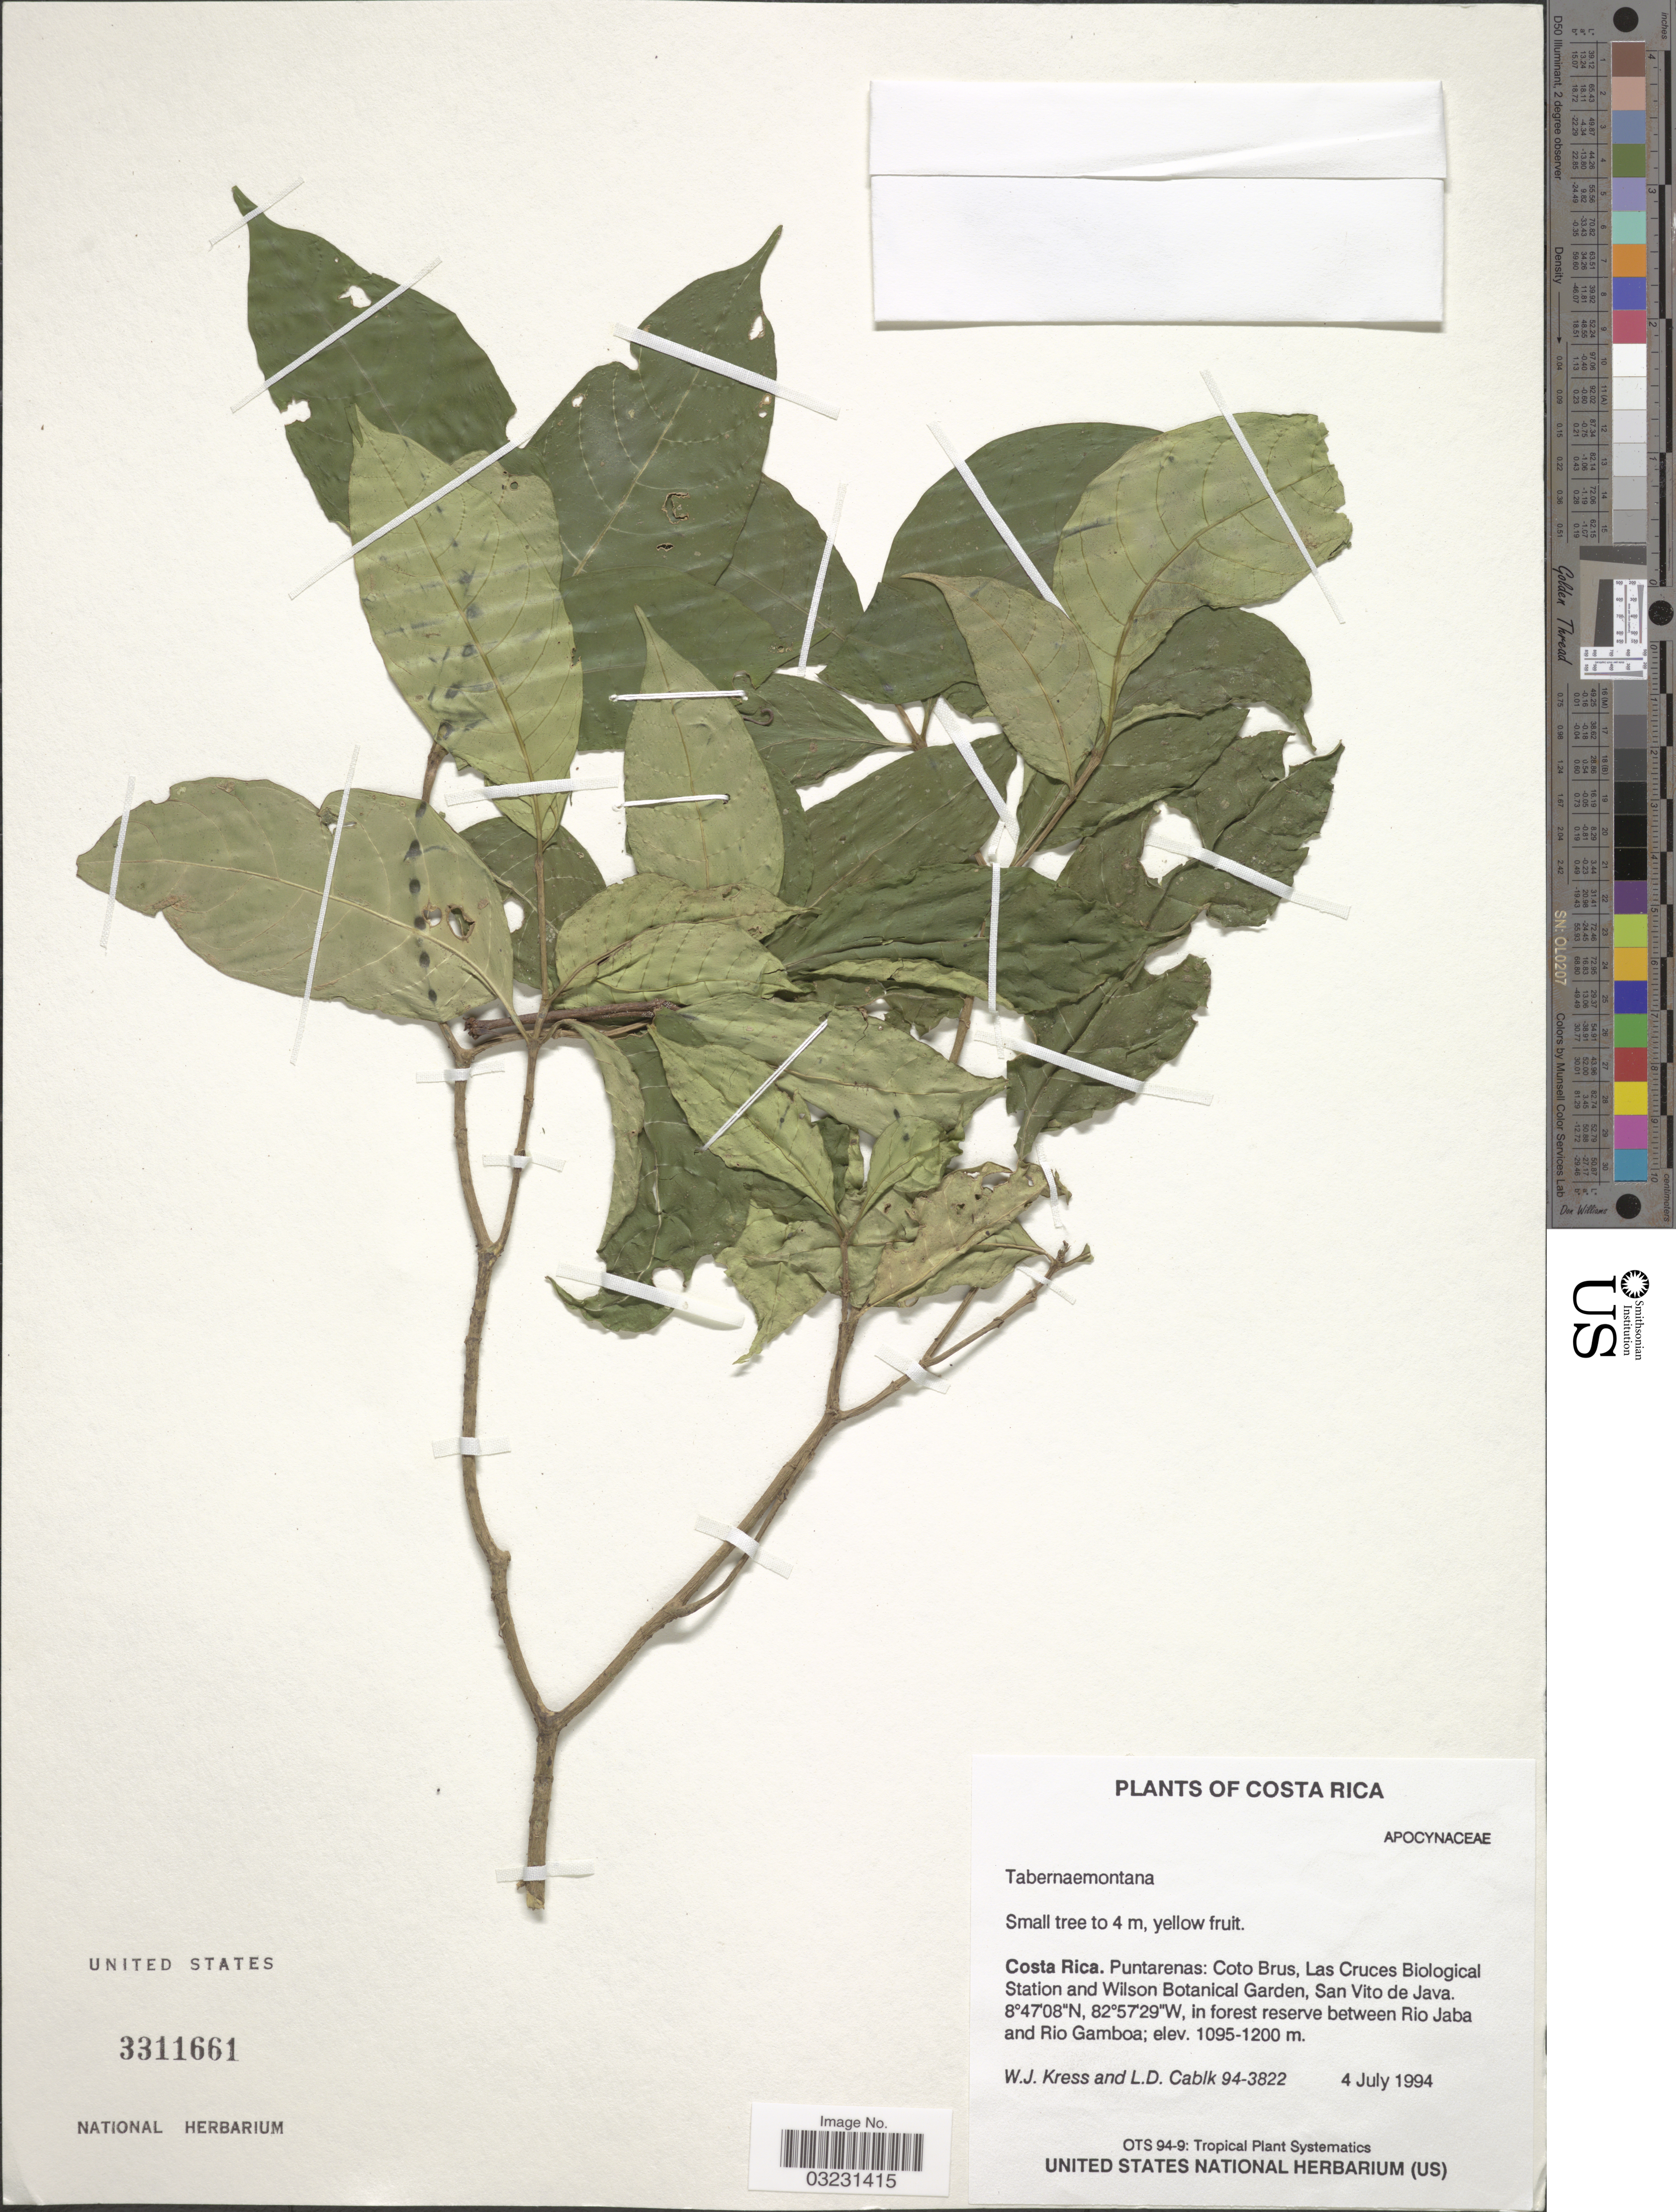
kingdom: Plantae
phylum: Tracheophyta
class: Magnoliopsida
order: Gentianales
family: Apocynaceae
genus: Tabernaemontana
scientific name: Tabernaemontana sp.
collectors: W. J. Kress & L. Cablk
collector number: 94-3822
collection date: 1994-07-04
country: Costa Rica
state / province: Puntarenas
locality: Coto Brus, Las Cruces Biological Station and Wilson Botanical Garden, San Vito de Java. In forest reserve between Rio Jaba and Rio Gamboa.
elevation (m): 1095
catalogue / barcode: US 3311661